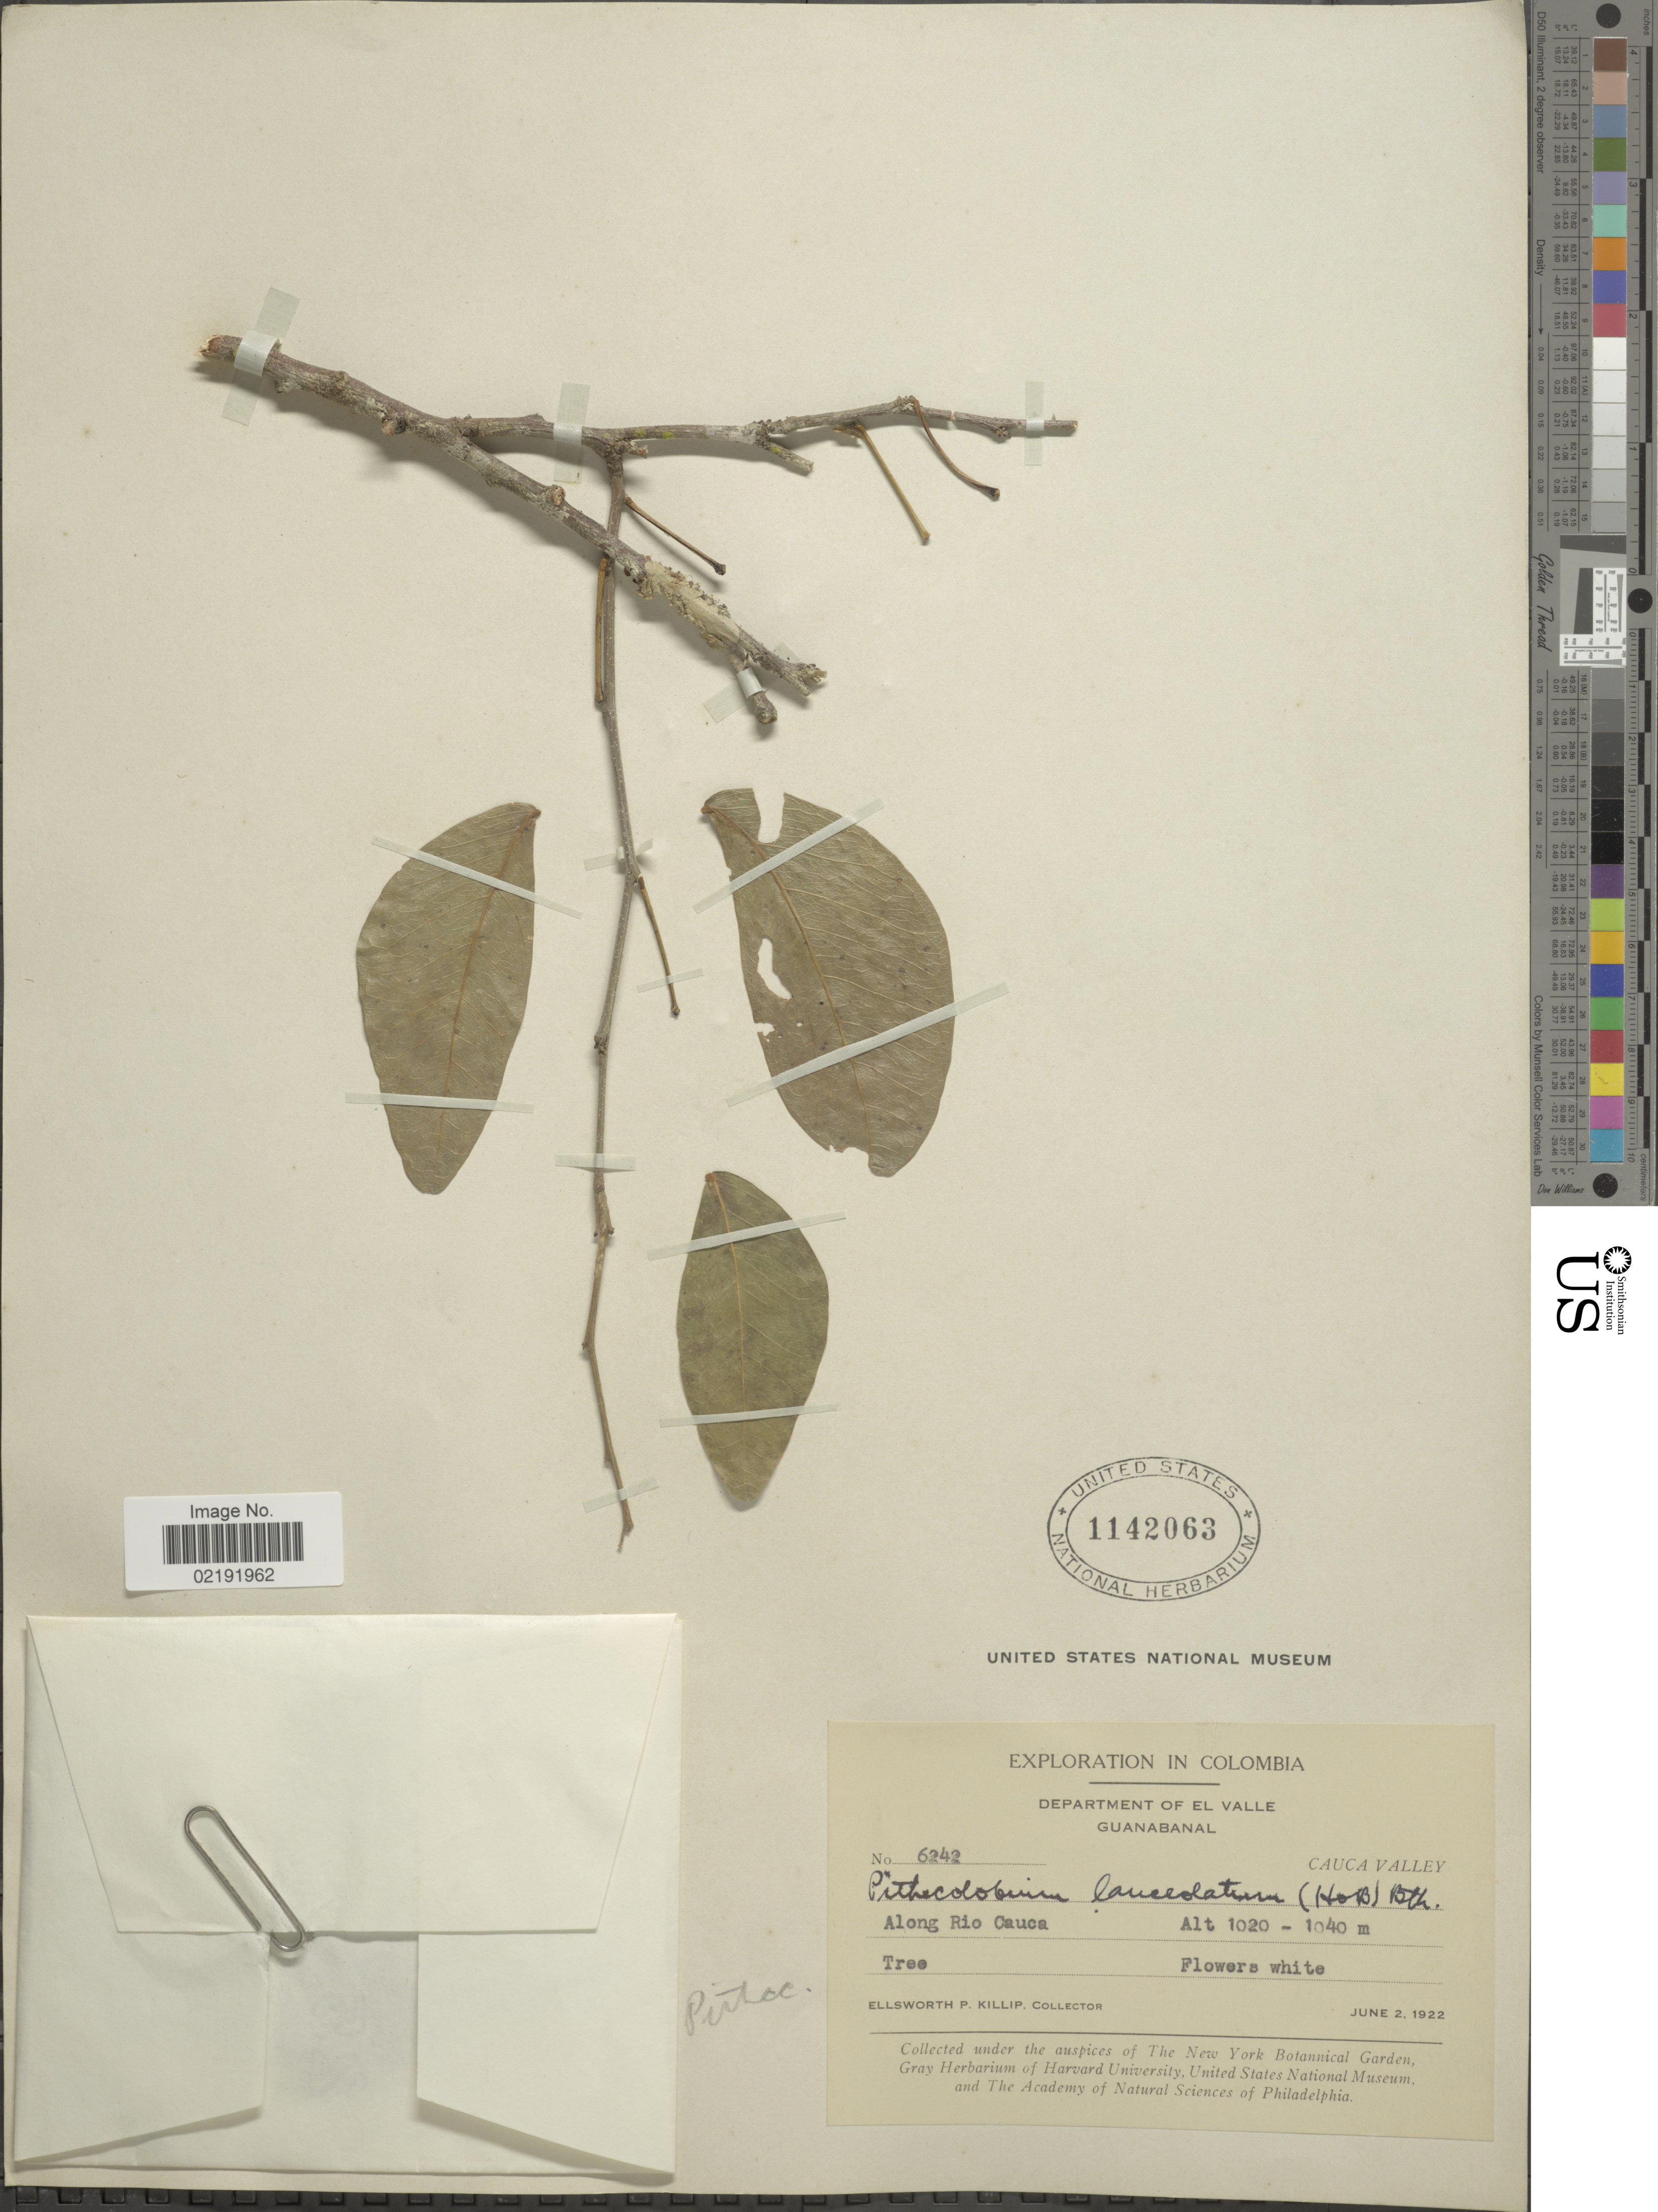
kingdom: Plantae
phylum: Tracheophyta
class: Magnoliopsida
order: Fabales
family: Fabaceae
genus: Pithecellobium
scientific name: Pithecellobium lanceolatum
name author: (Humb. & Bonpl. ex Willd.) Benth.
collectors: E. P. Killip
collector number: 6242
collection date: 1922-06-02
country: Colombia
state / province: Valle del Cauca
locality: Department of El Valle. Guanabanal. Cauca Valley. Along Rio Cauca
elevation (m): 1020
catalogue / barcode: US 1142063